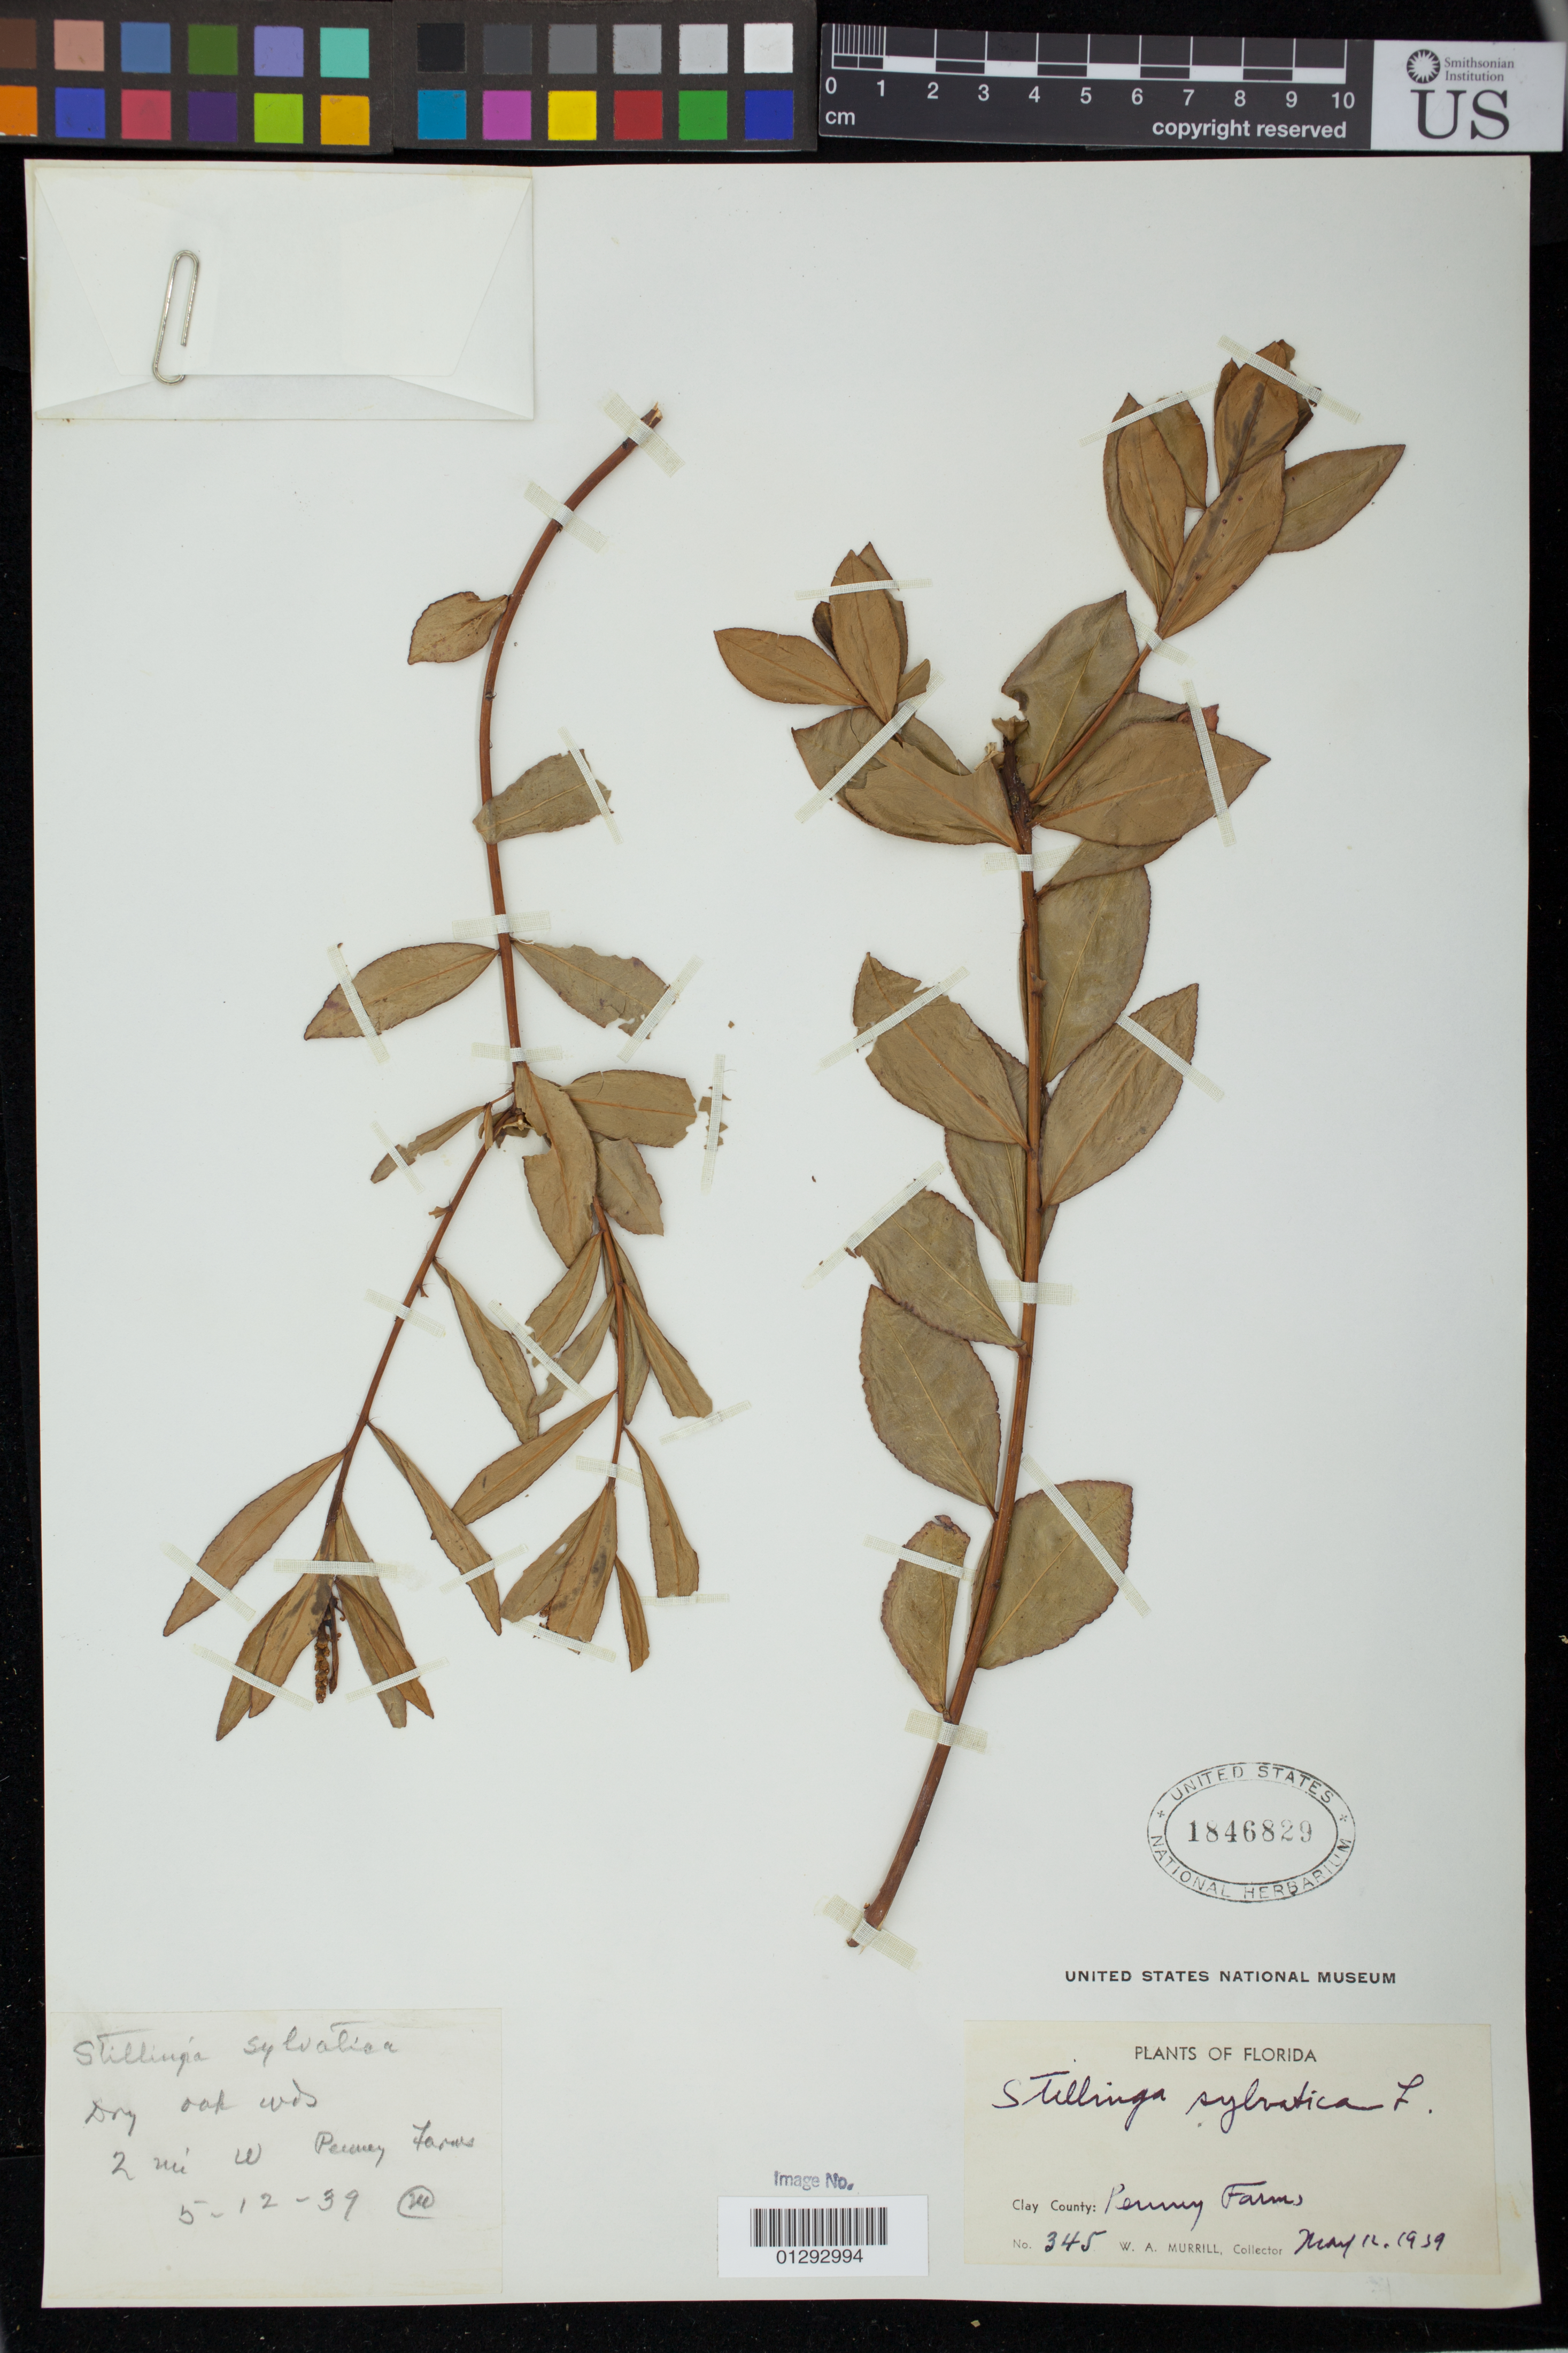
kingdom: Plantae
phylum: Tracheophyta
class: Magnoliopsida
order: Malpighiales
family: Euphorbiaceae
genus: Stillingia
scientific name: Stillingia sylvatica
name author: L.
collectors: W. A. Murrill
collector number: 345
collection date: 1939-05-12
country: United States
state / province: Florida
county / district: Clay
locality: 2 mi W. Penney Farms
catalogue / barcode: US 1846829